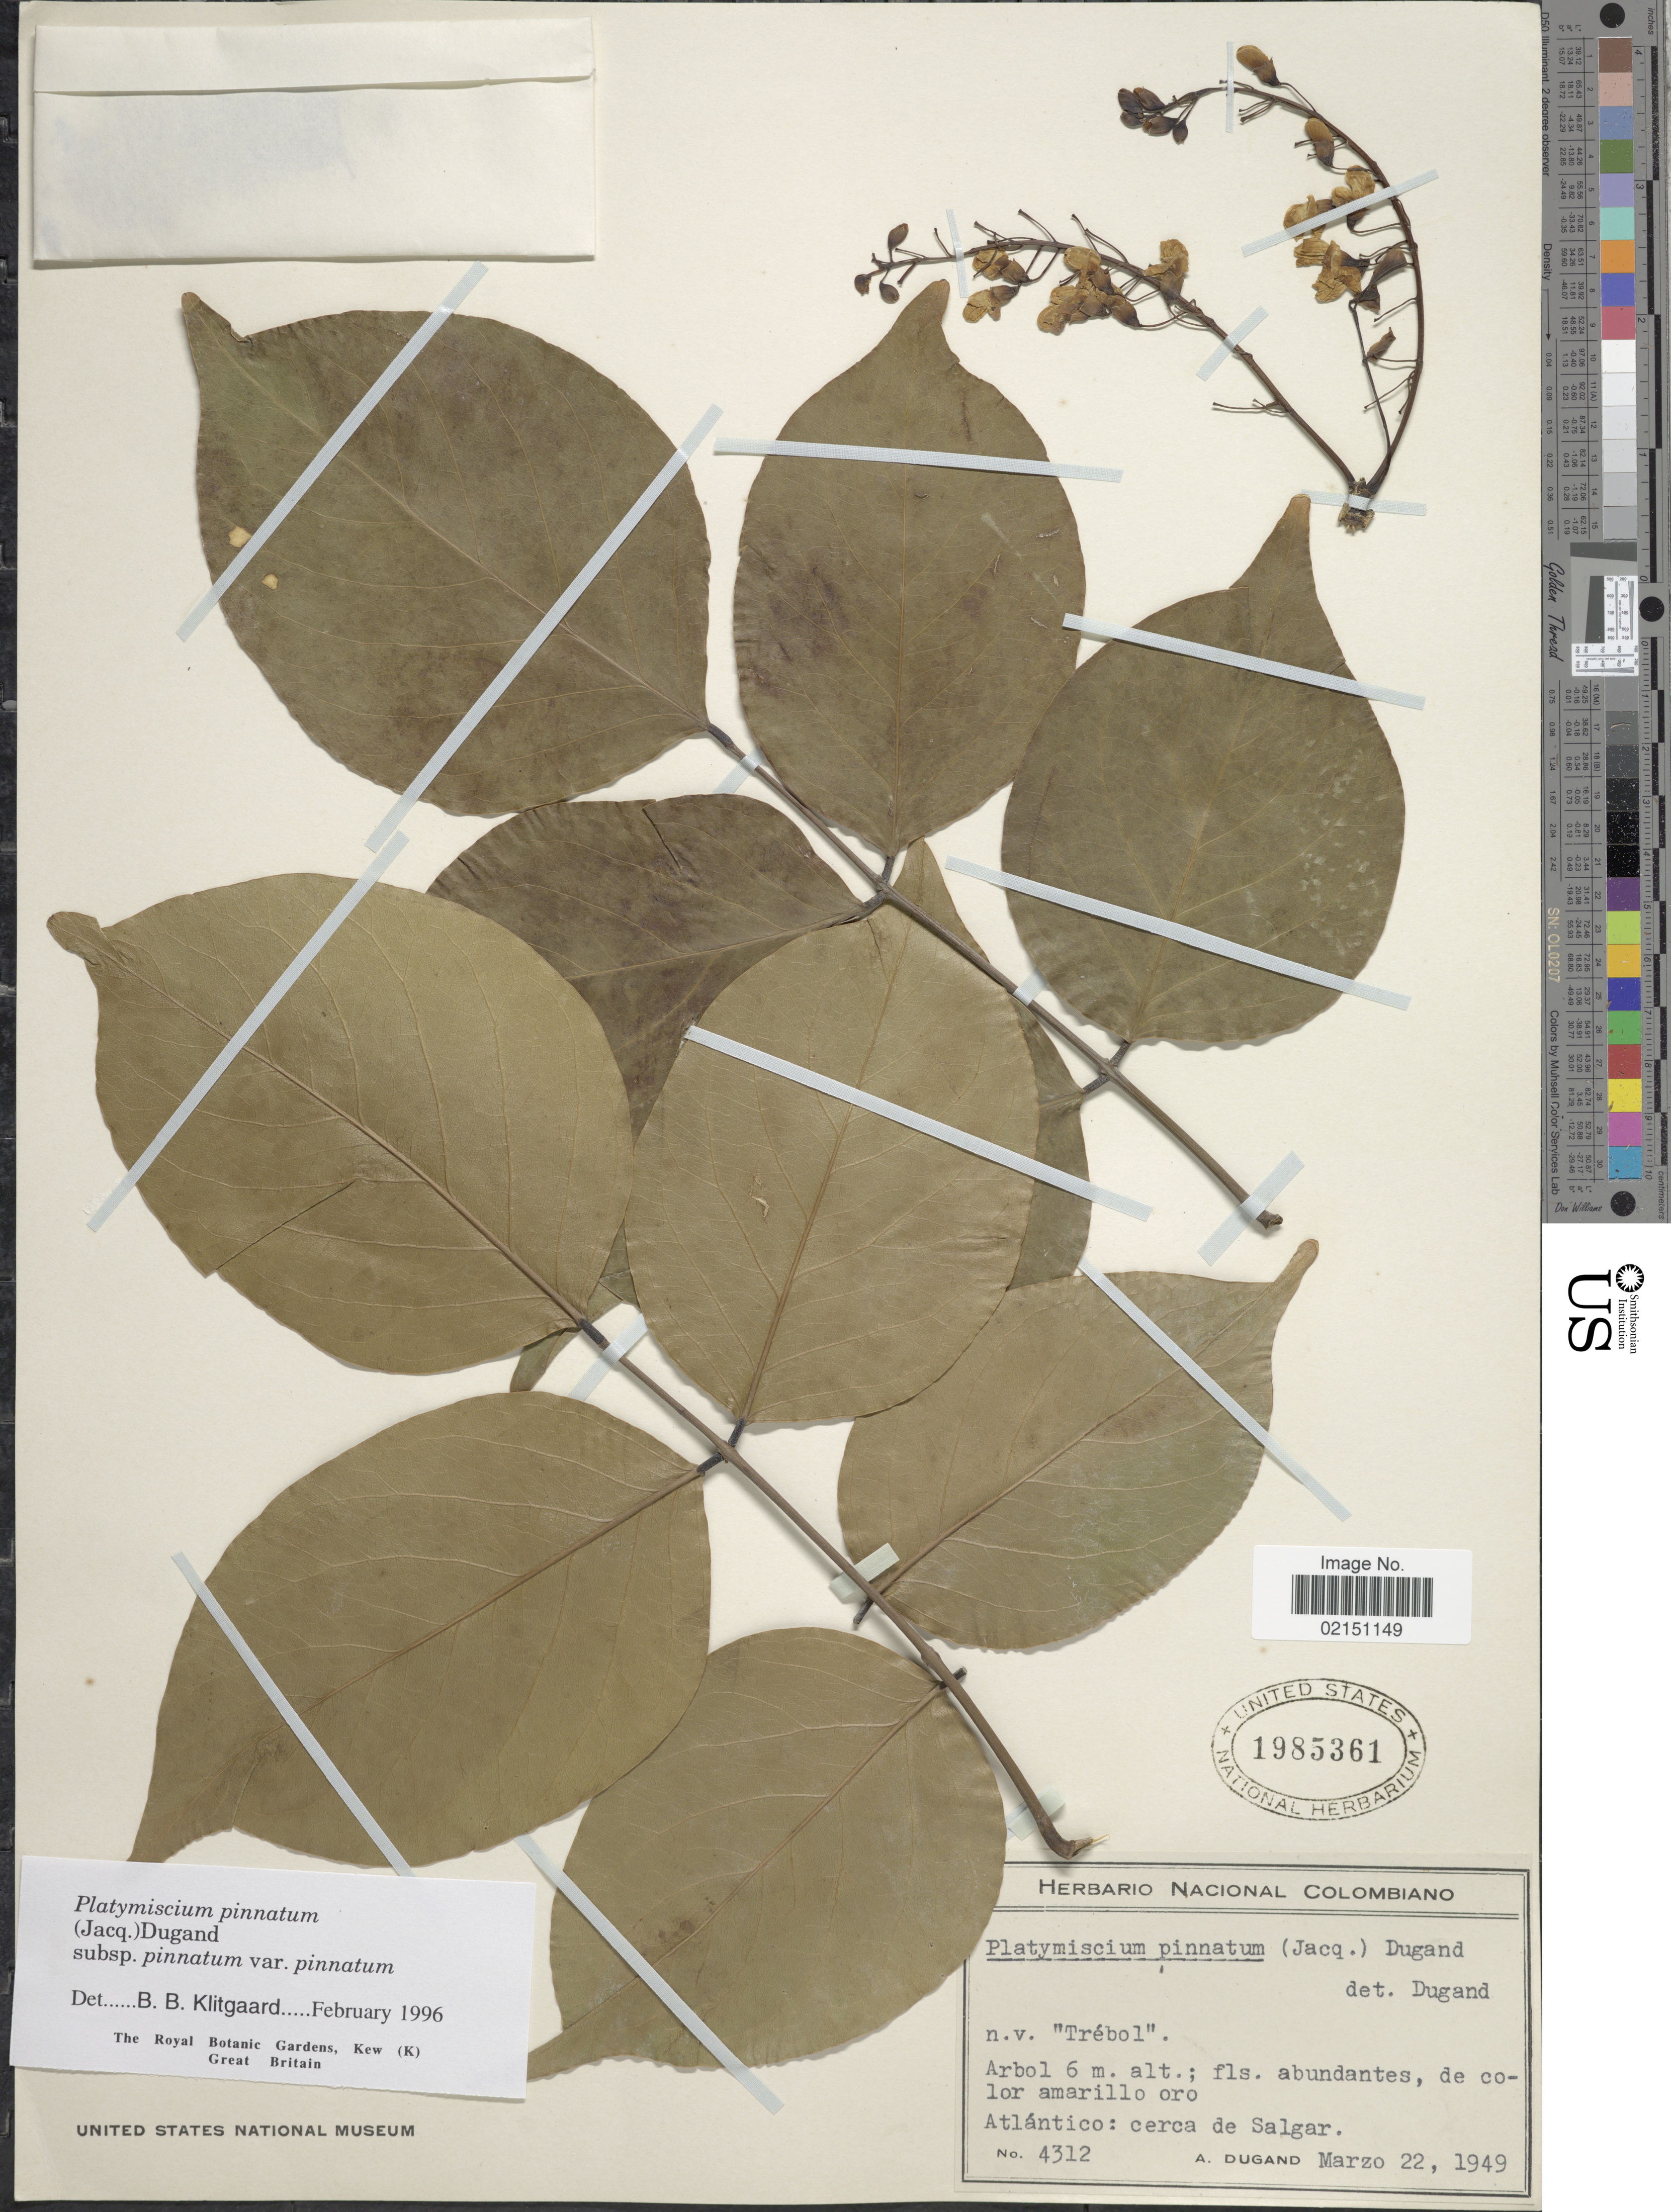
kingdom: Plantae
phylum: Tracheophyta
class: Magnoliopsida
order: Fabales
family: Fabaceae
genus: Platymiscium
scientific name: Platymiscium pinnatum var. pinnatum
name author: (Jacq.)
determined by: Klitgaard, B. B.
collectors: A. Dugand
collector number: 4312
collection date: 1949-03-22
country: Colombia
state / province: Atlántico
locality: Cerca de Salgar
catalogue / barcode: US 1985361